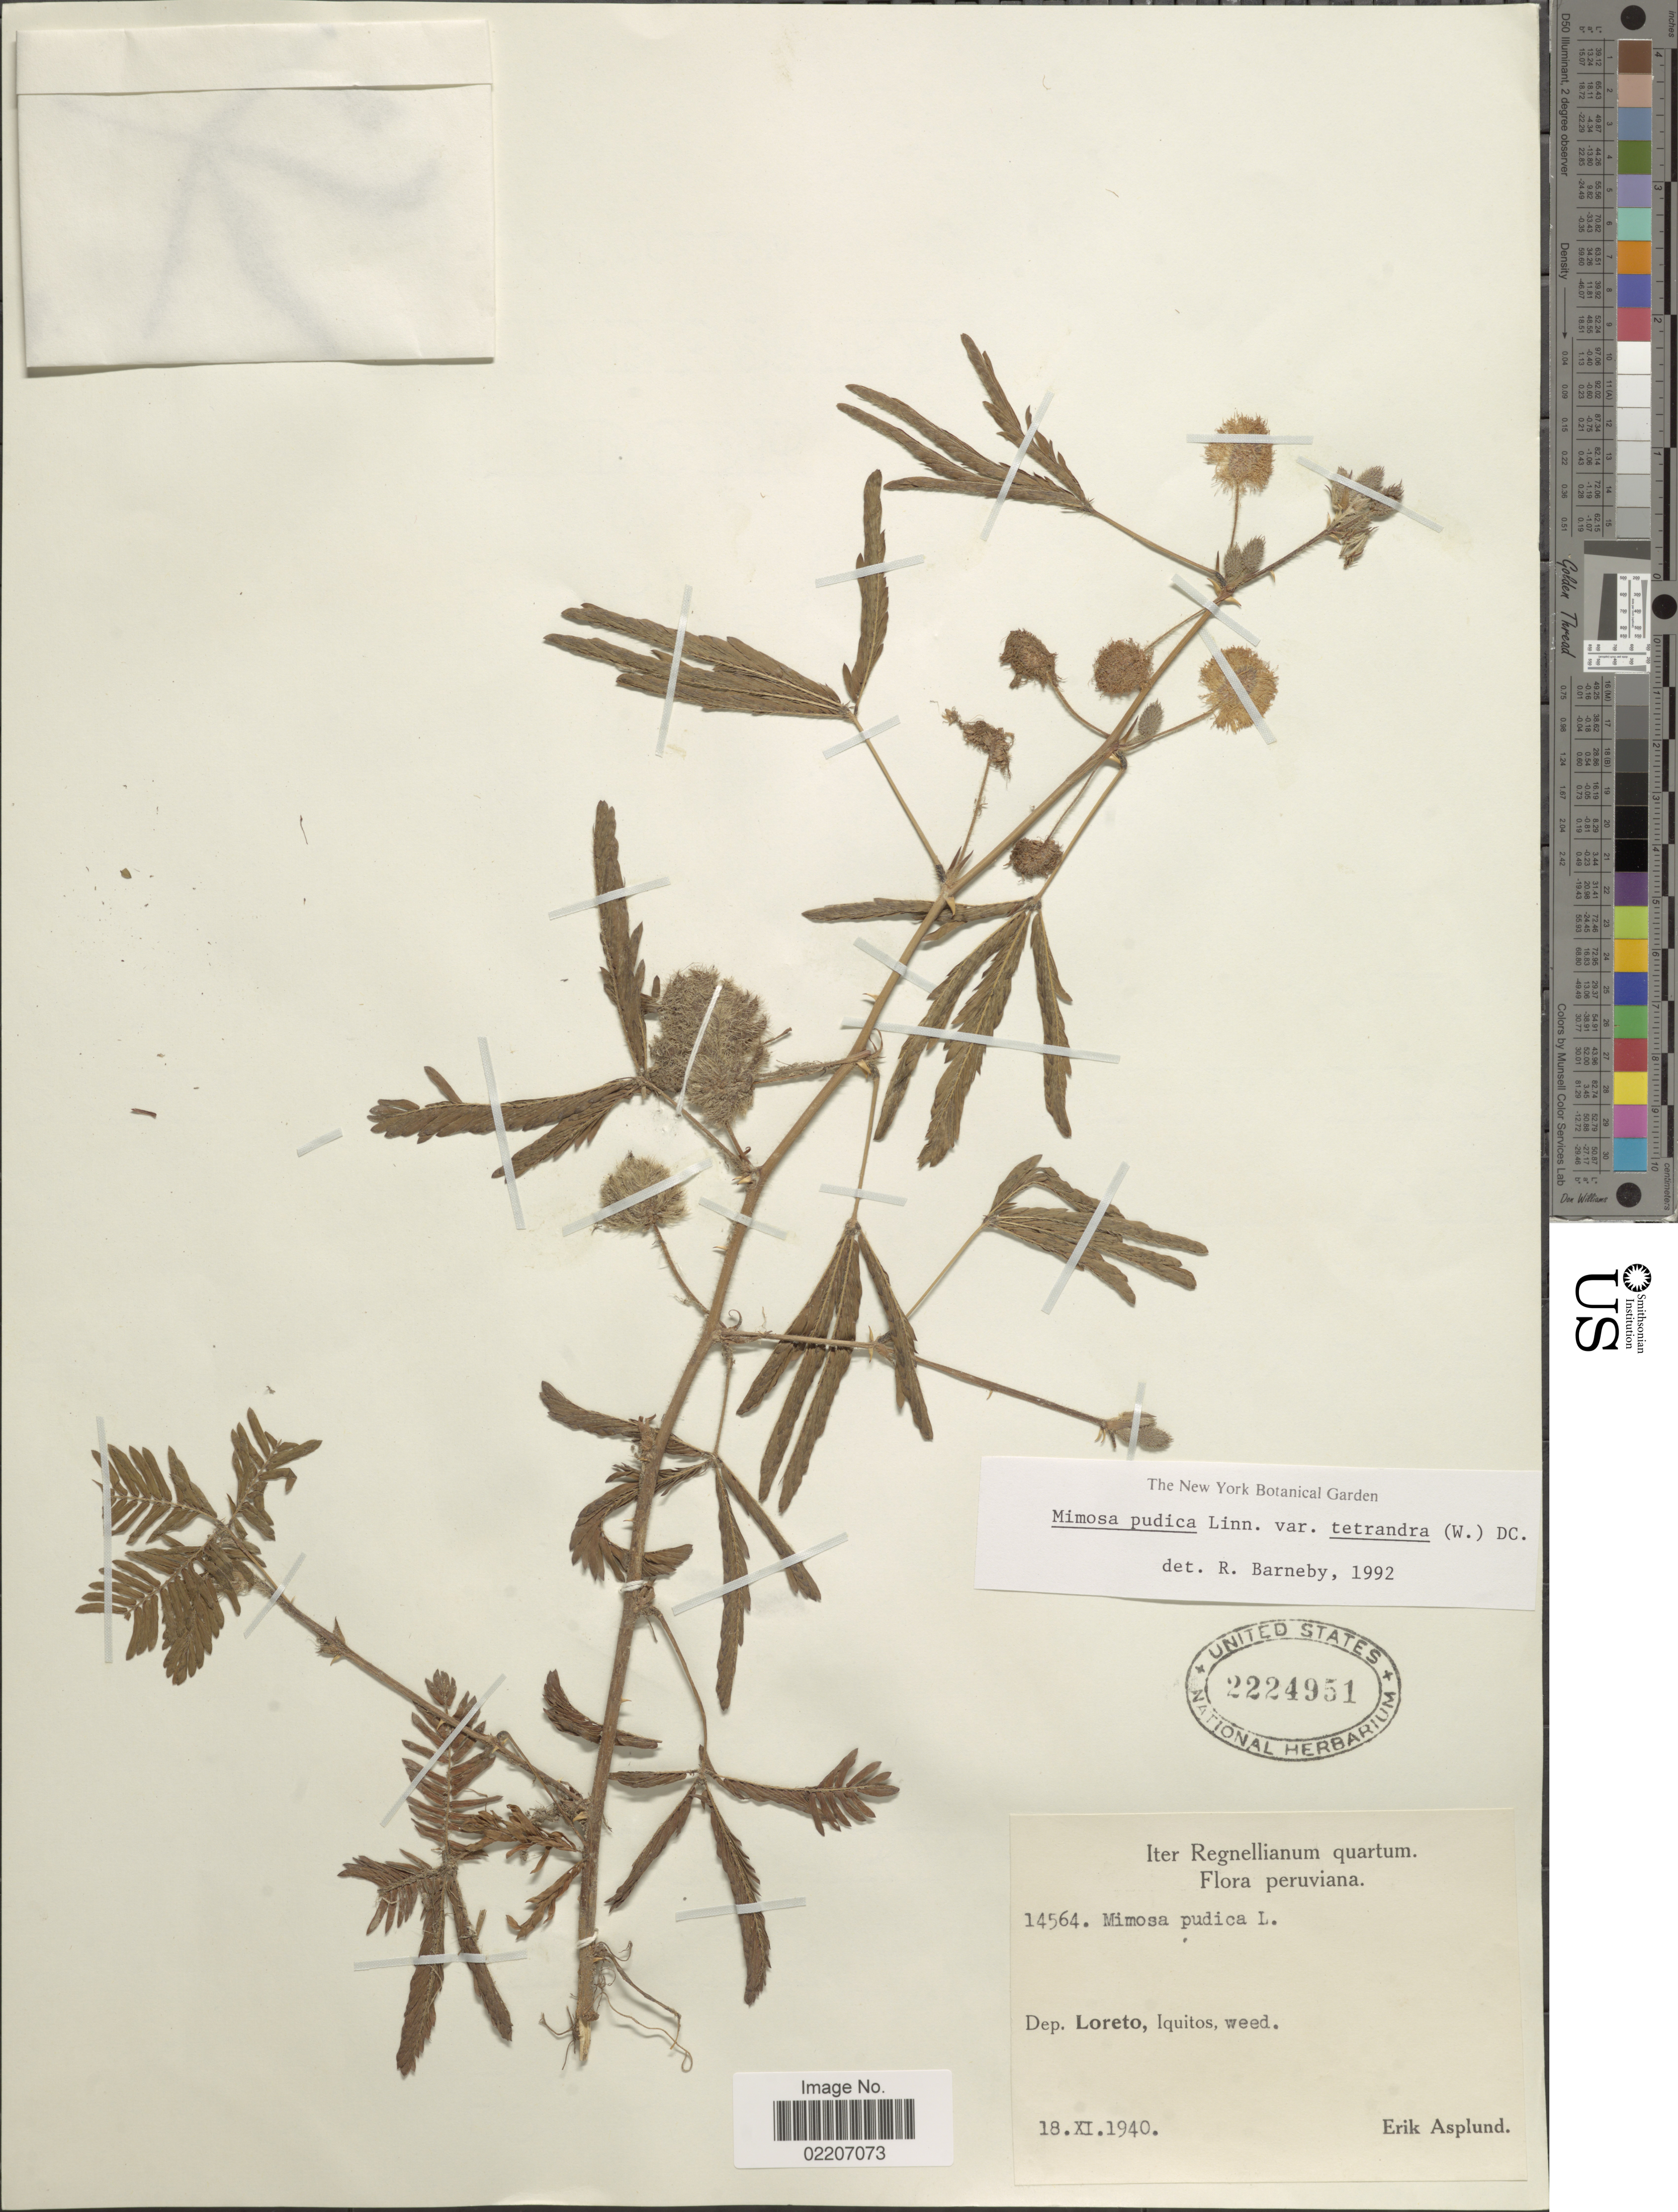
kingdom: Plantae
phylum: Tracheophyta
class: Magnoliopsida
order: Fabales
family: Fabaceae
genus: Mimosa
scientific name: Mimosa pudica var. tetrandra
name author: L.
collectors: E. Asplund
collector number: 14564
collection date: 1940-11-18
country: Peru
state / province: Loreto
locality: Iquitos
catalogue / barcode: US 2224951